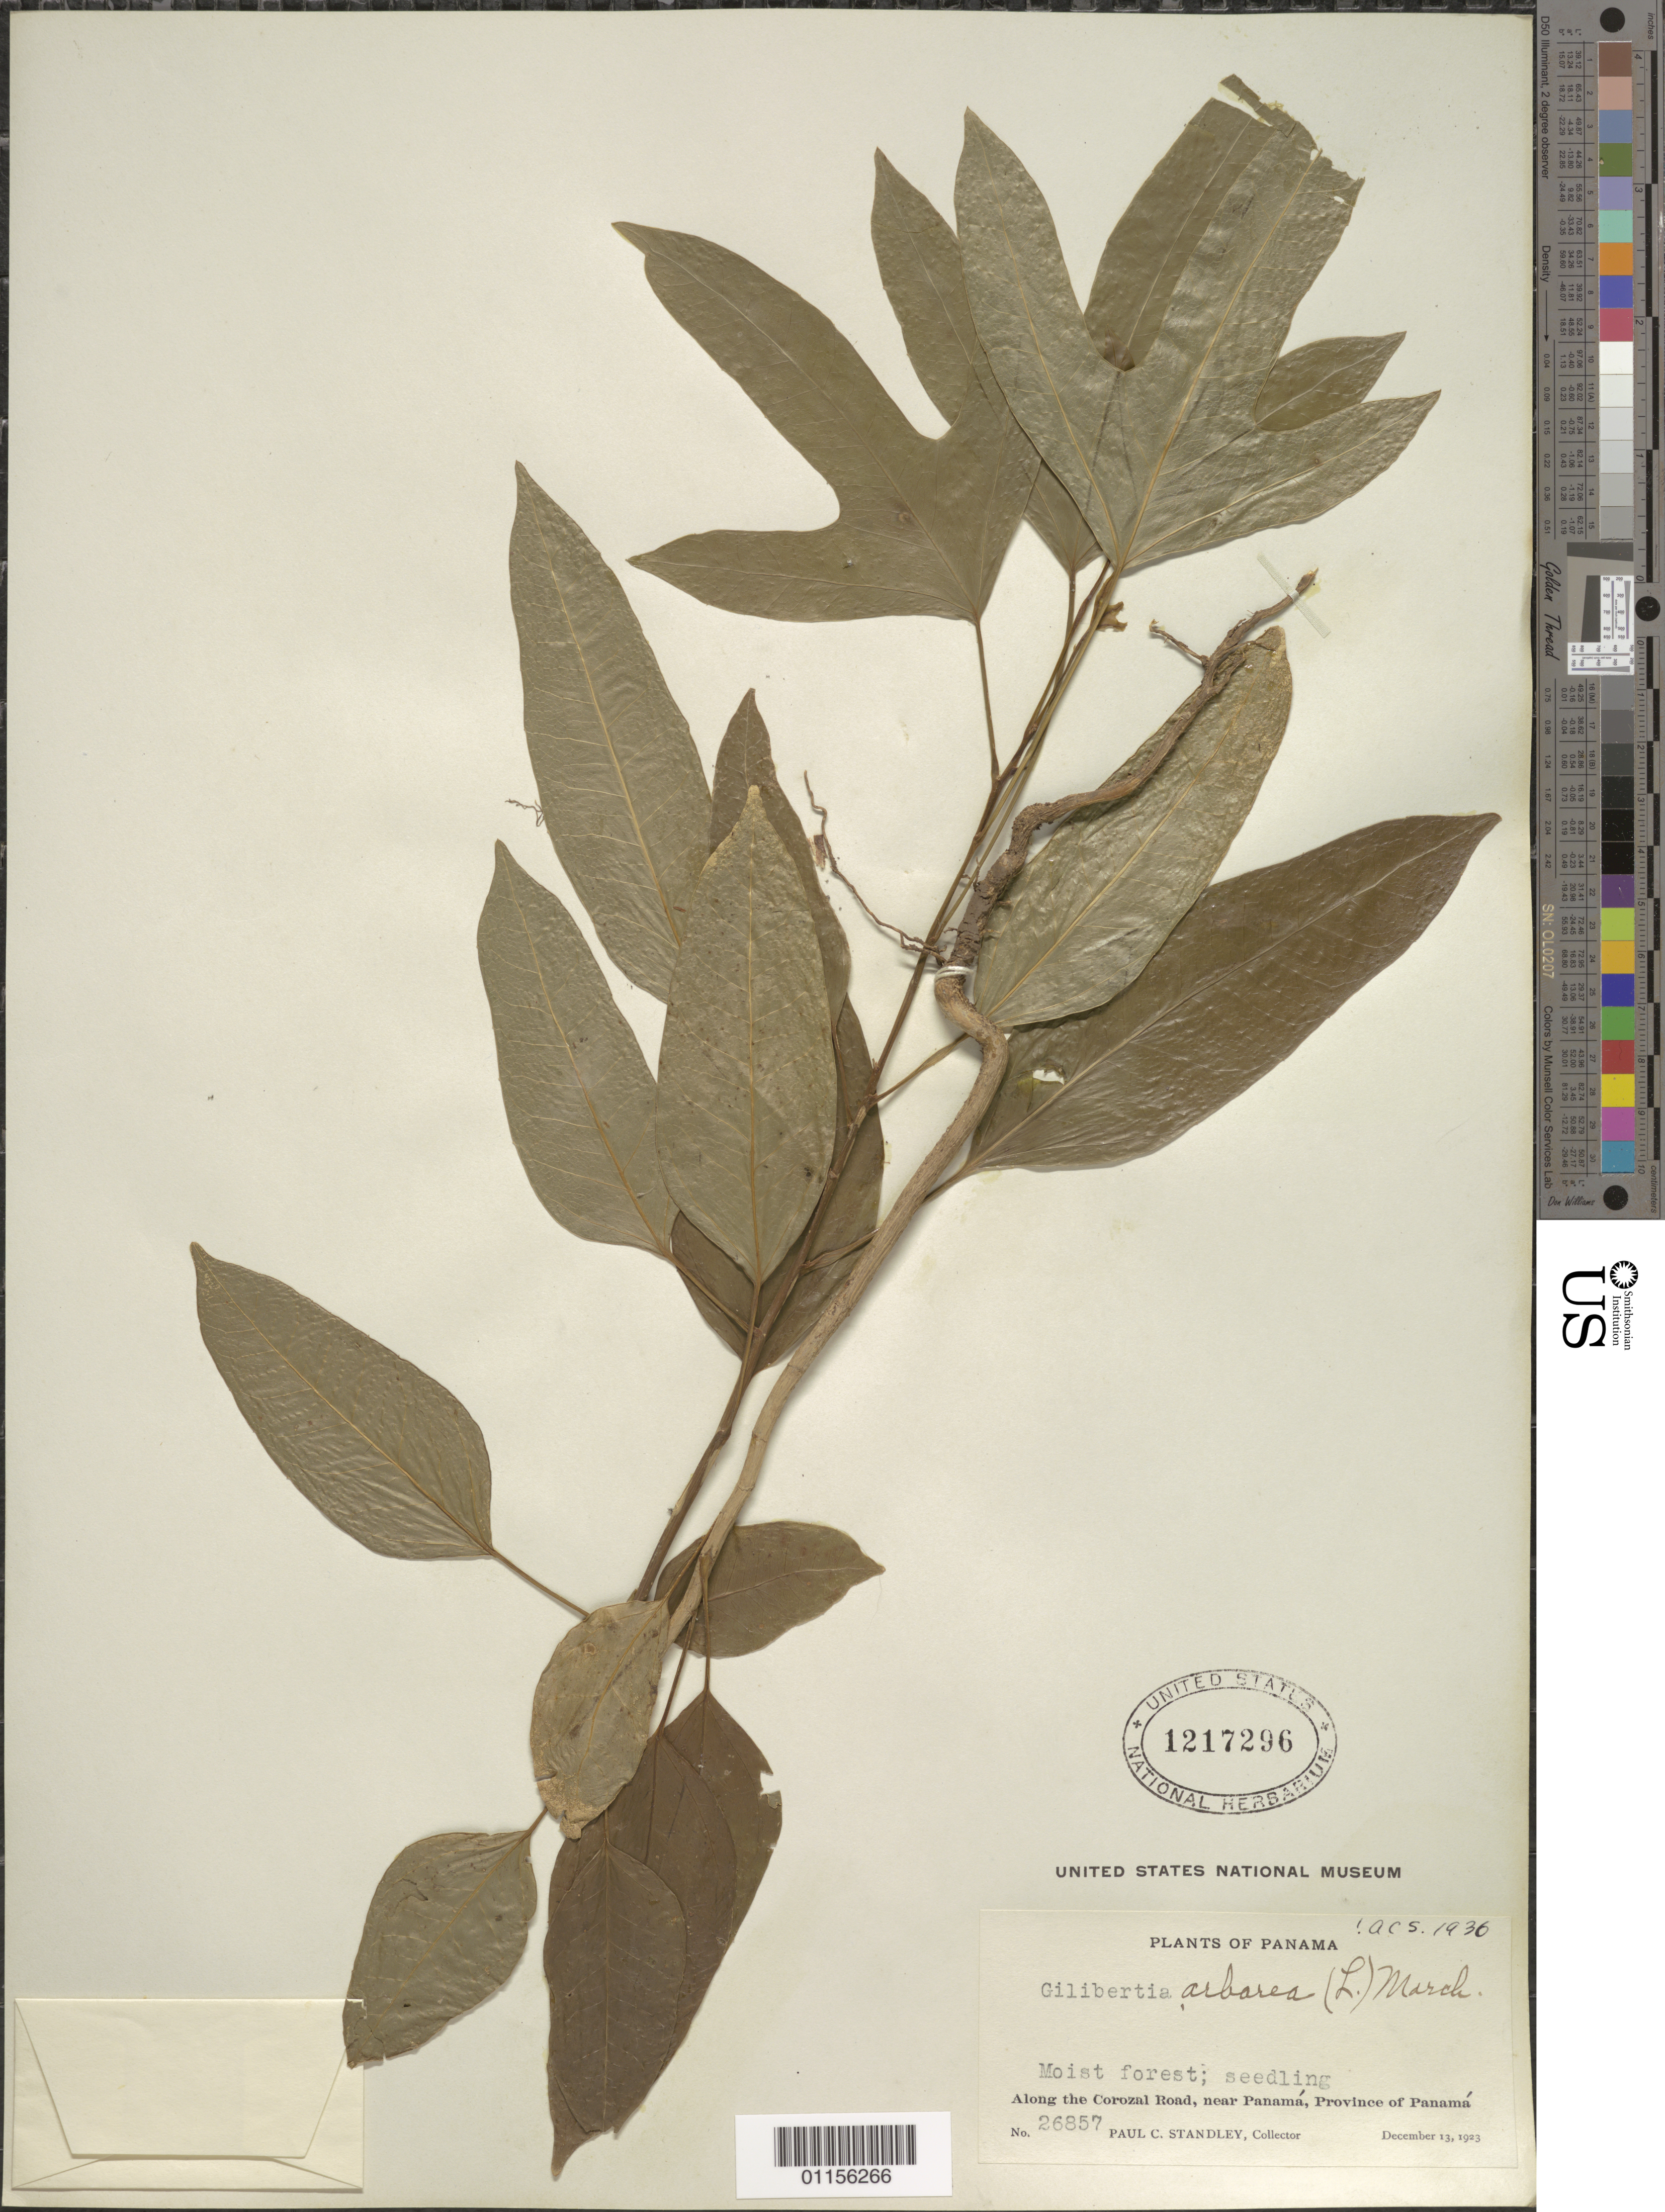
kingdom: Plantae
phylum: Tracheophyta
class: Magnoliopsida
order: Apiales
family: Araliaceae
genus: Dendropanax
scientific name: Dendropanax arboreus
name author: (L.) Decne. & Planch.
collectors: P. C. Standley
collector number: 26857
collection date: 1923-12-13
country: Panama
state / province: Panamá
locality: Along the Corozal Road, near Panama.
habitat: Moist forest.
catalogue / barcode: US 1217296